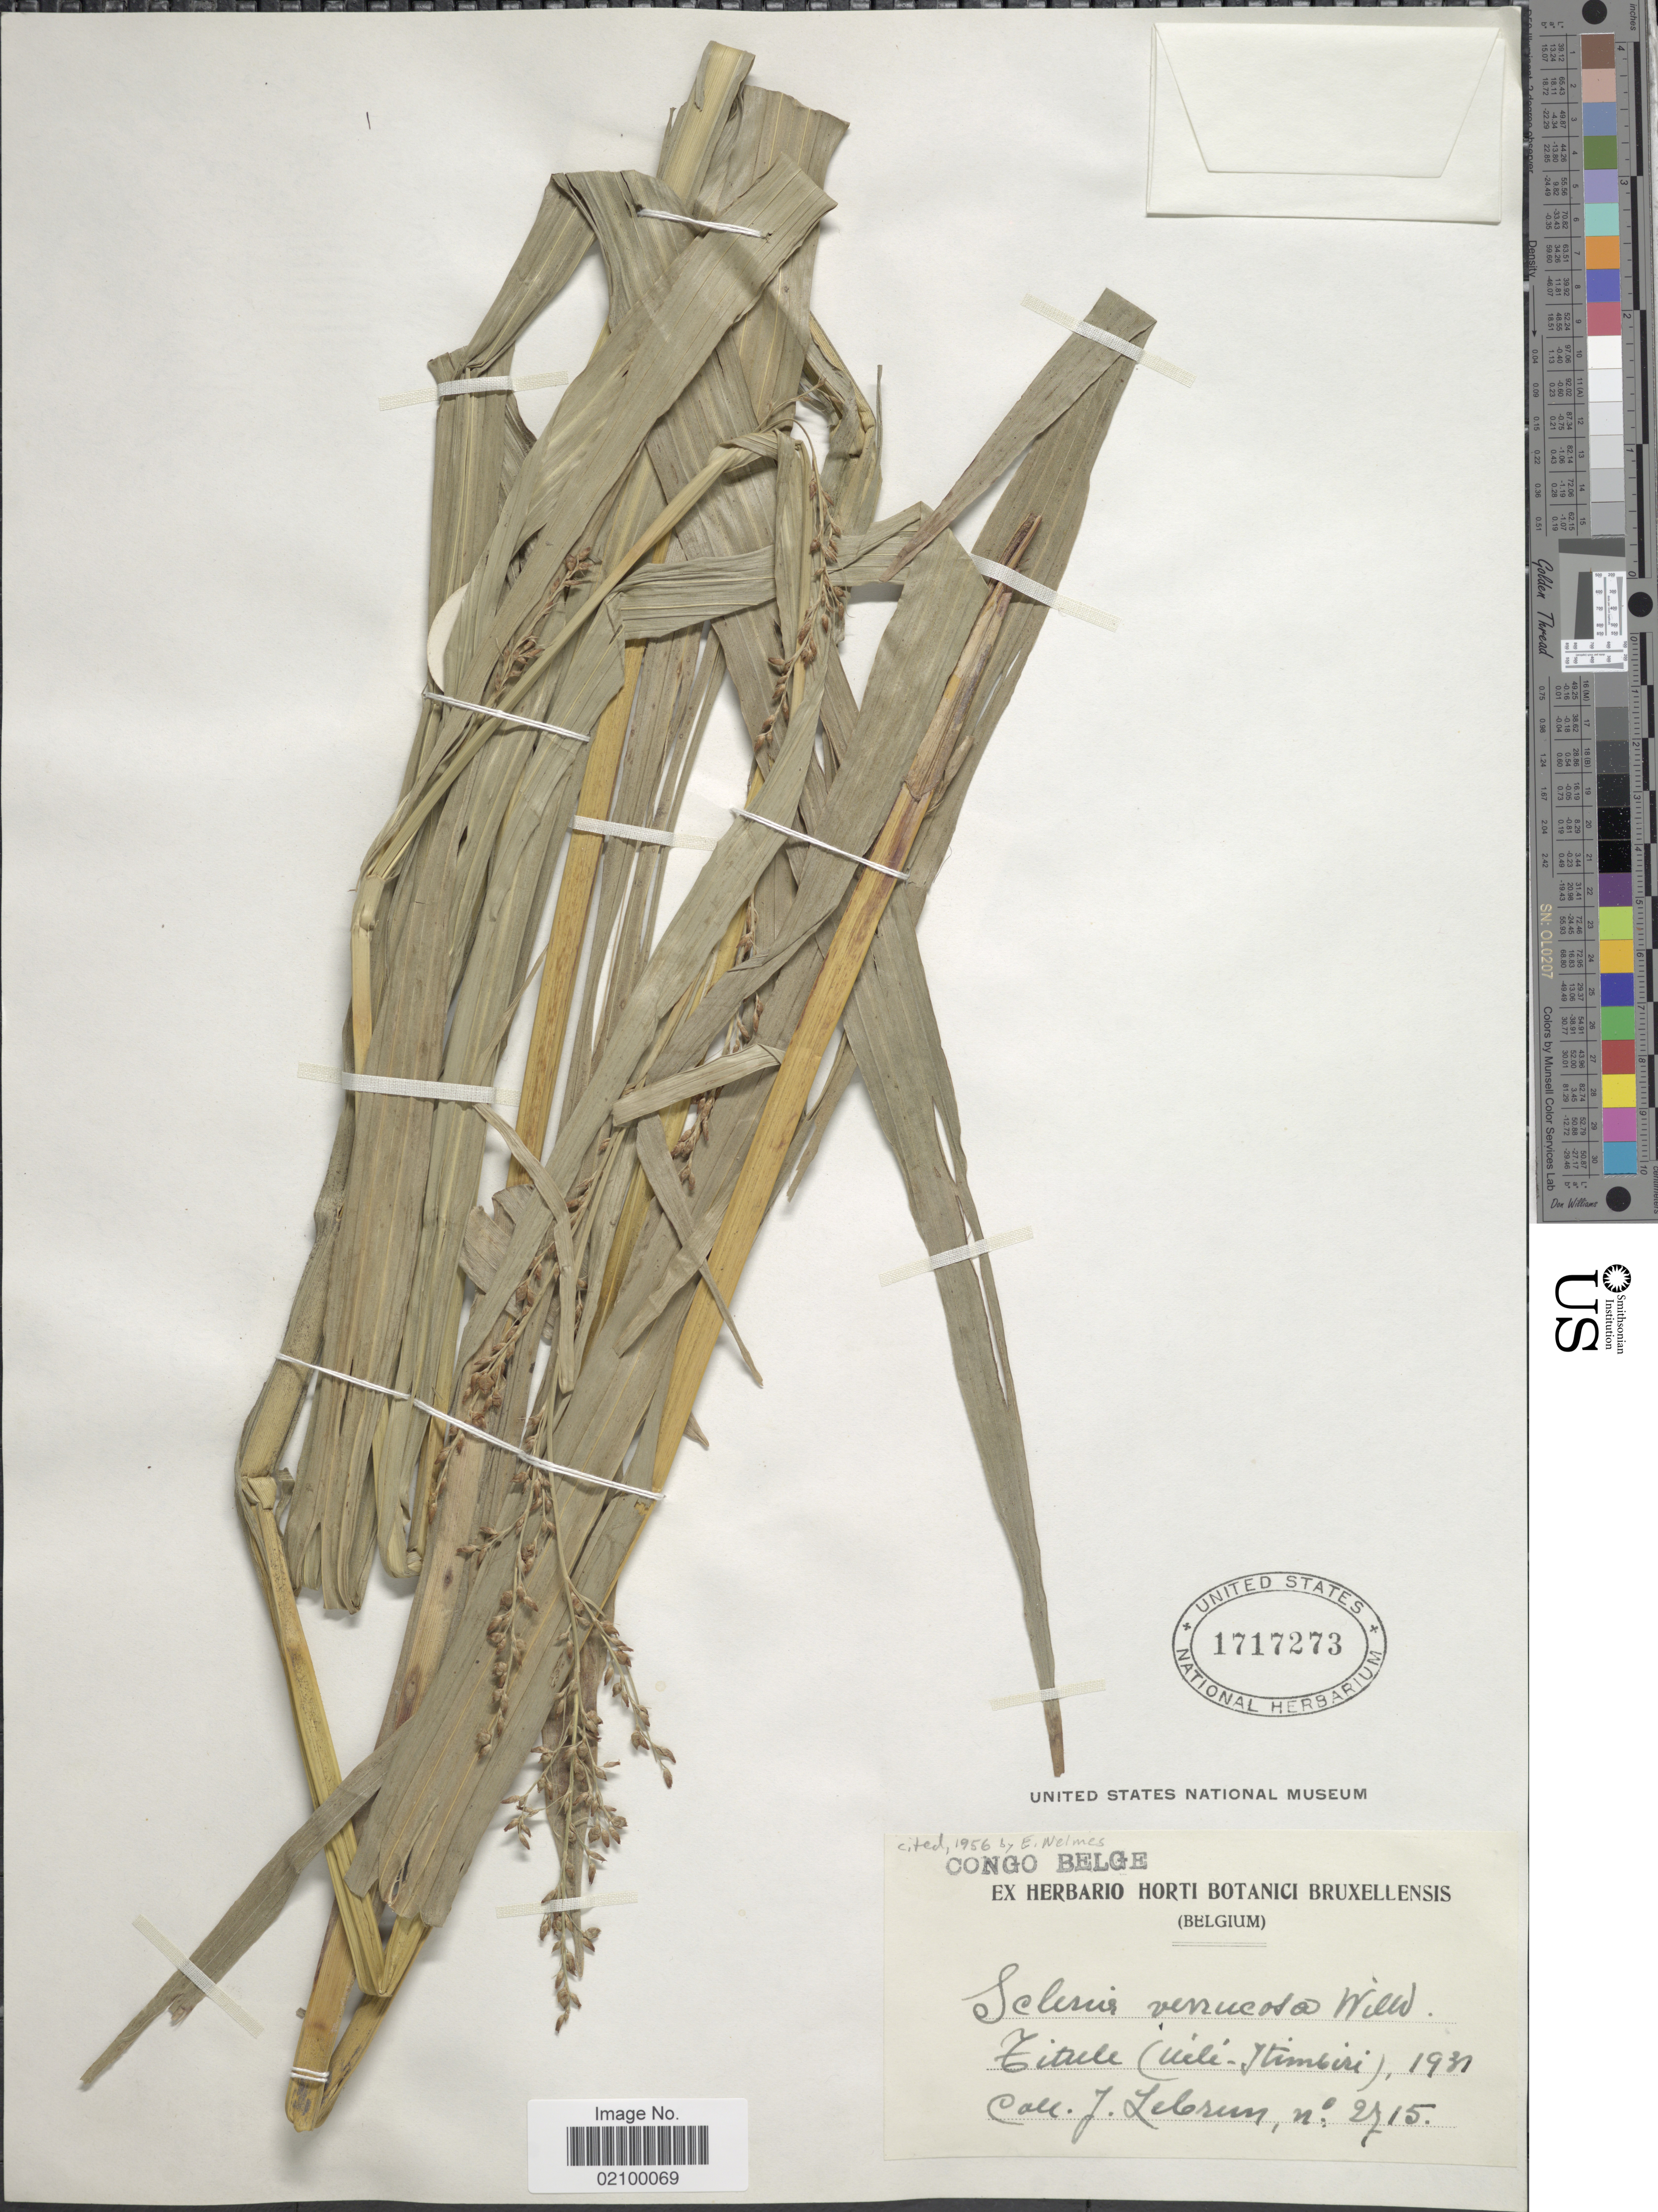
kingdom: Plantae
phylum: Tracheophyta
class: Liliopsida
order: Poales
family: Cyperaceae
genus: Scleria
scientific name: Scleria verrucosa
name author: Willd.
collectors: J. A. Lebrun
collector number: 2715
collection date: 1931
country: Congo, Democratic Republic of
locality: Titule (Uele - Itimbiri)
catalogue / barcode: US 1717273